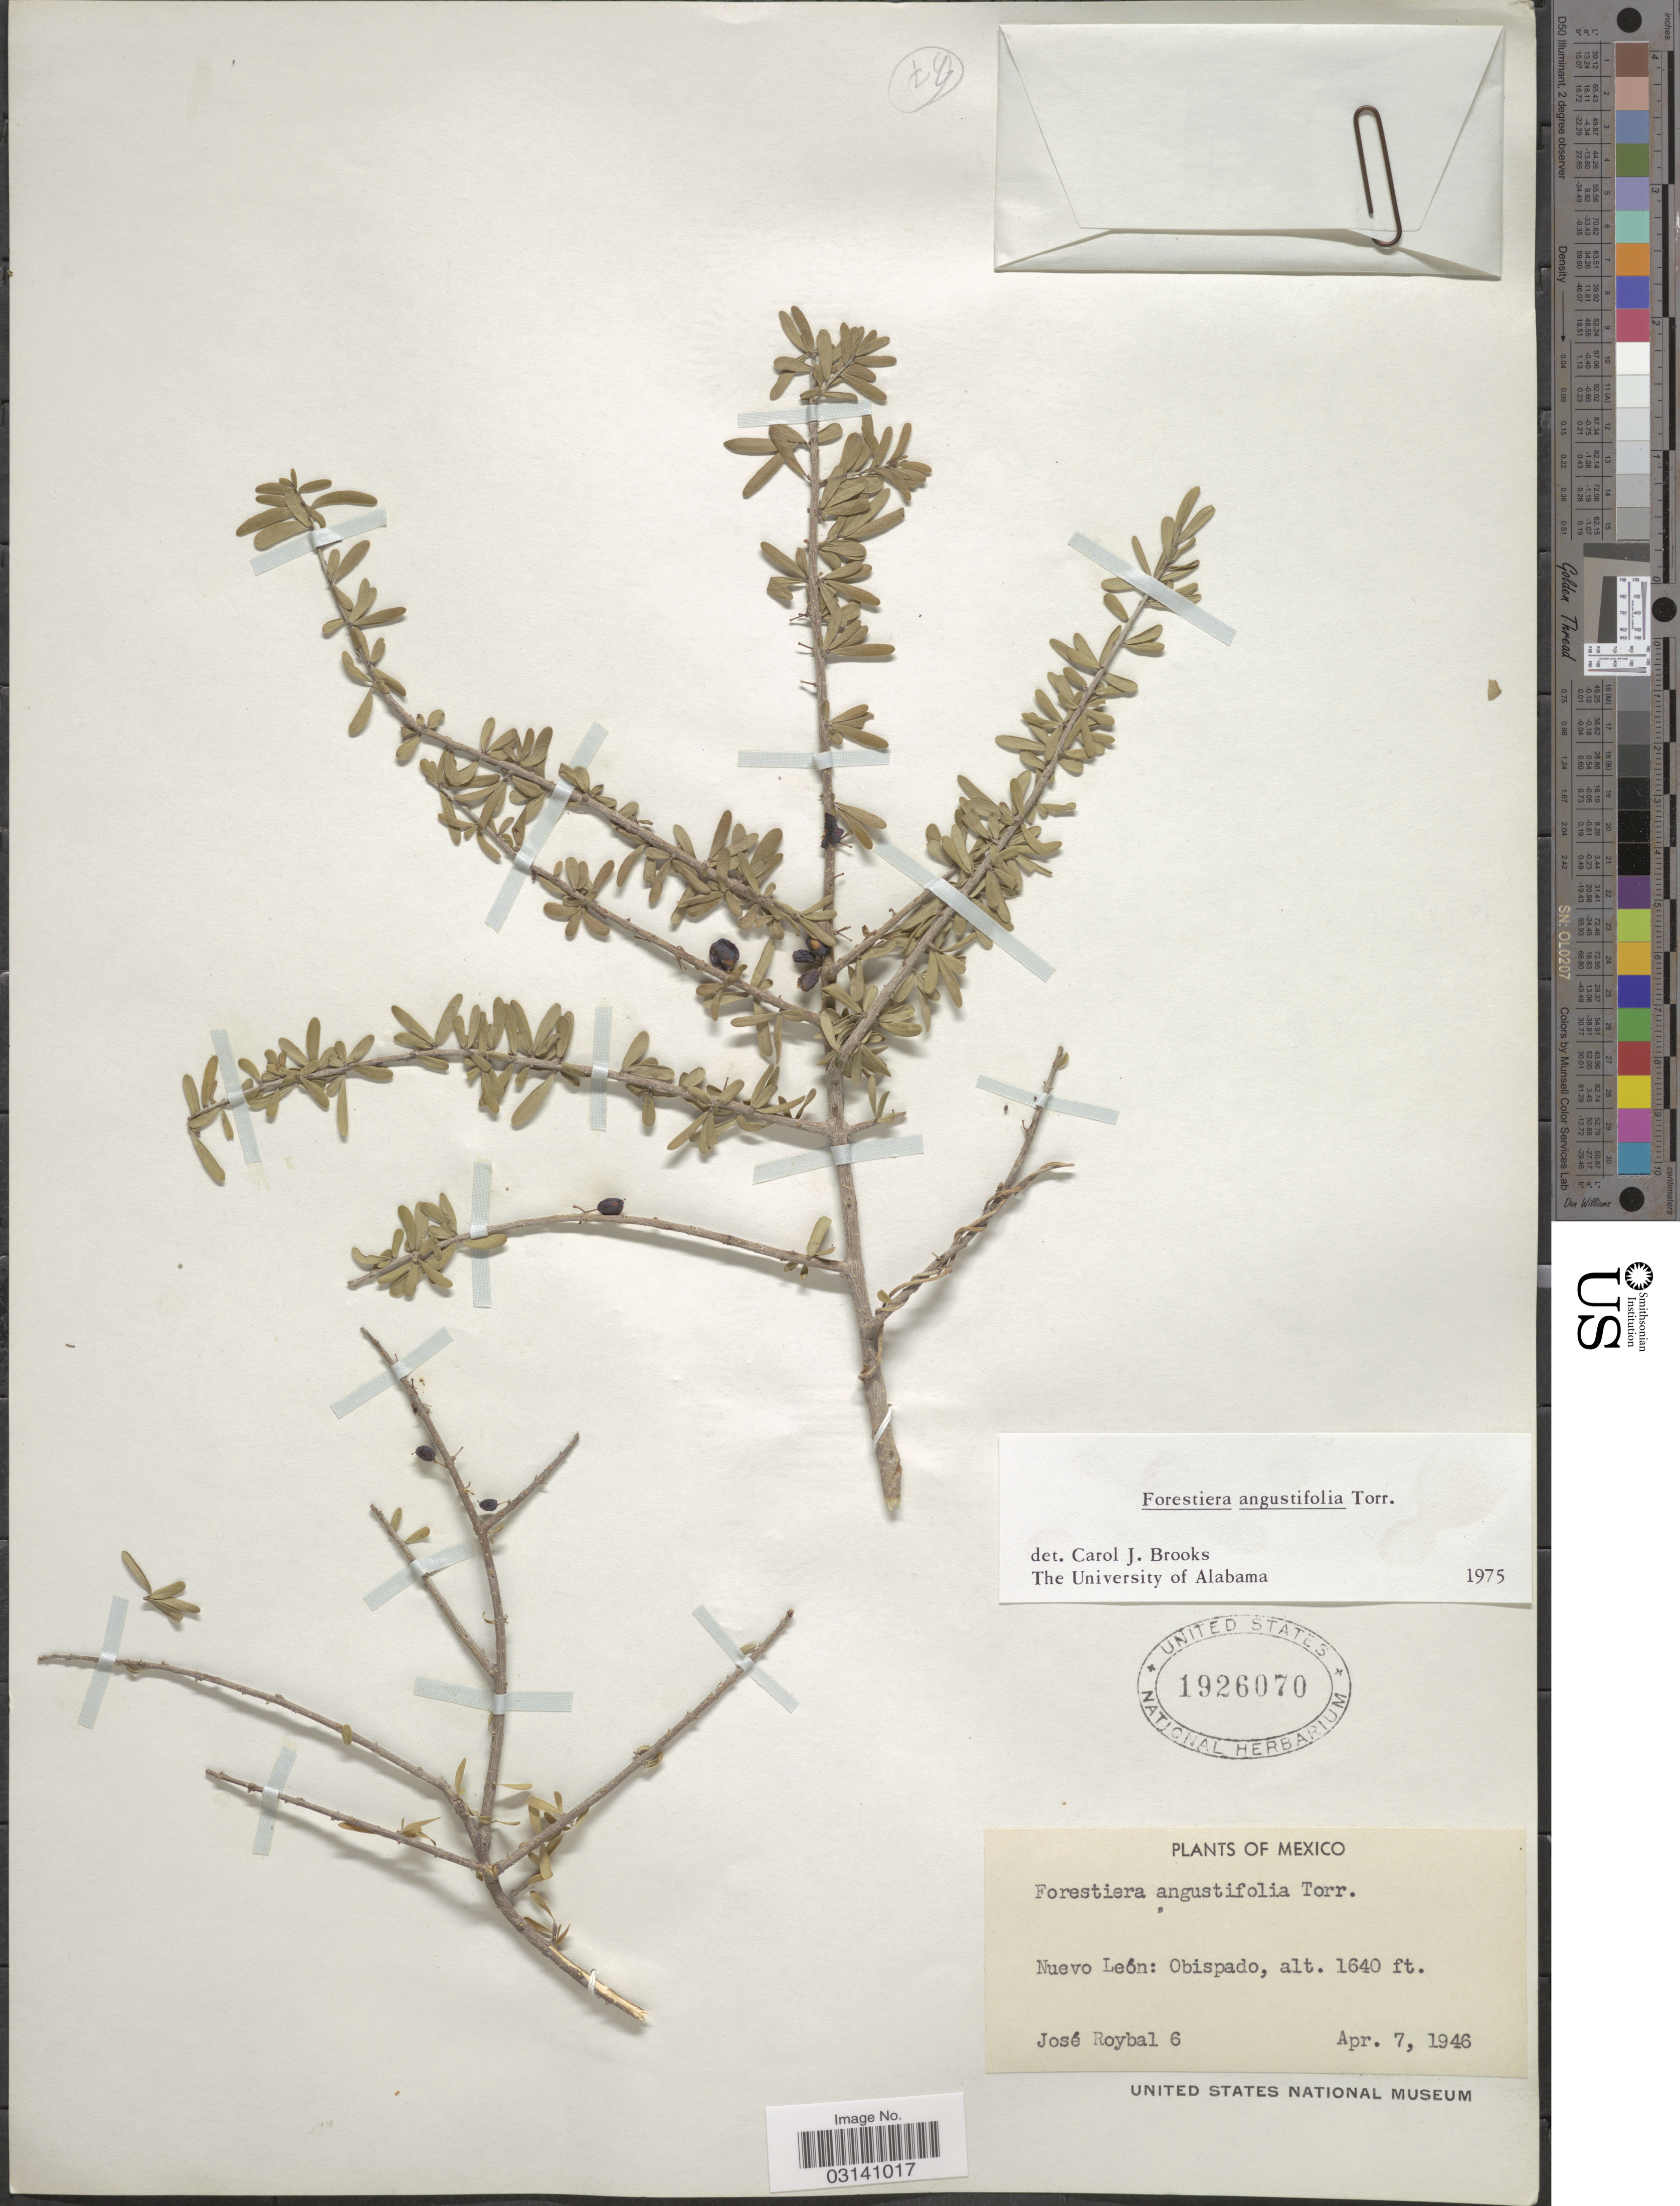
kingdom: Plantae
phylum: Tracheophyta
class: Magnoliopsida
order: Lamiales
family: Oleaceae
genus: Forestiera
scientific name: Forestiera angustifolia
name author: Torr.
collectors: J. Roybal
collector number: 6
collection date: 1946-04-07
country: Mexico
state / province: Nuevo León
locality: Obispado.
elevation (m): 500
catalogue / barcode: US 1926070